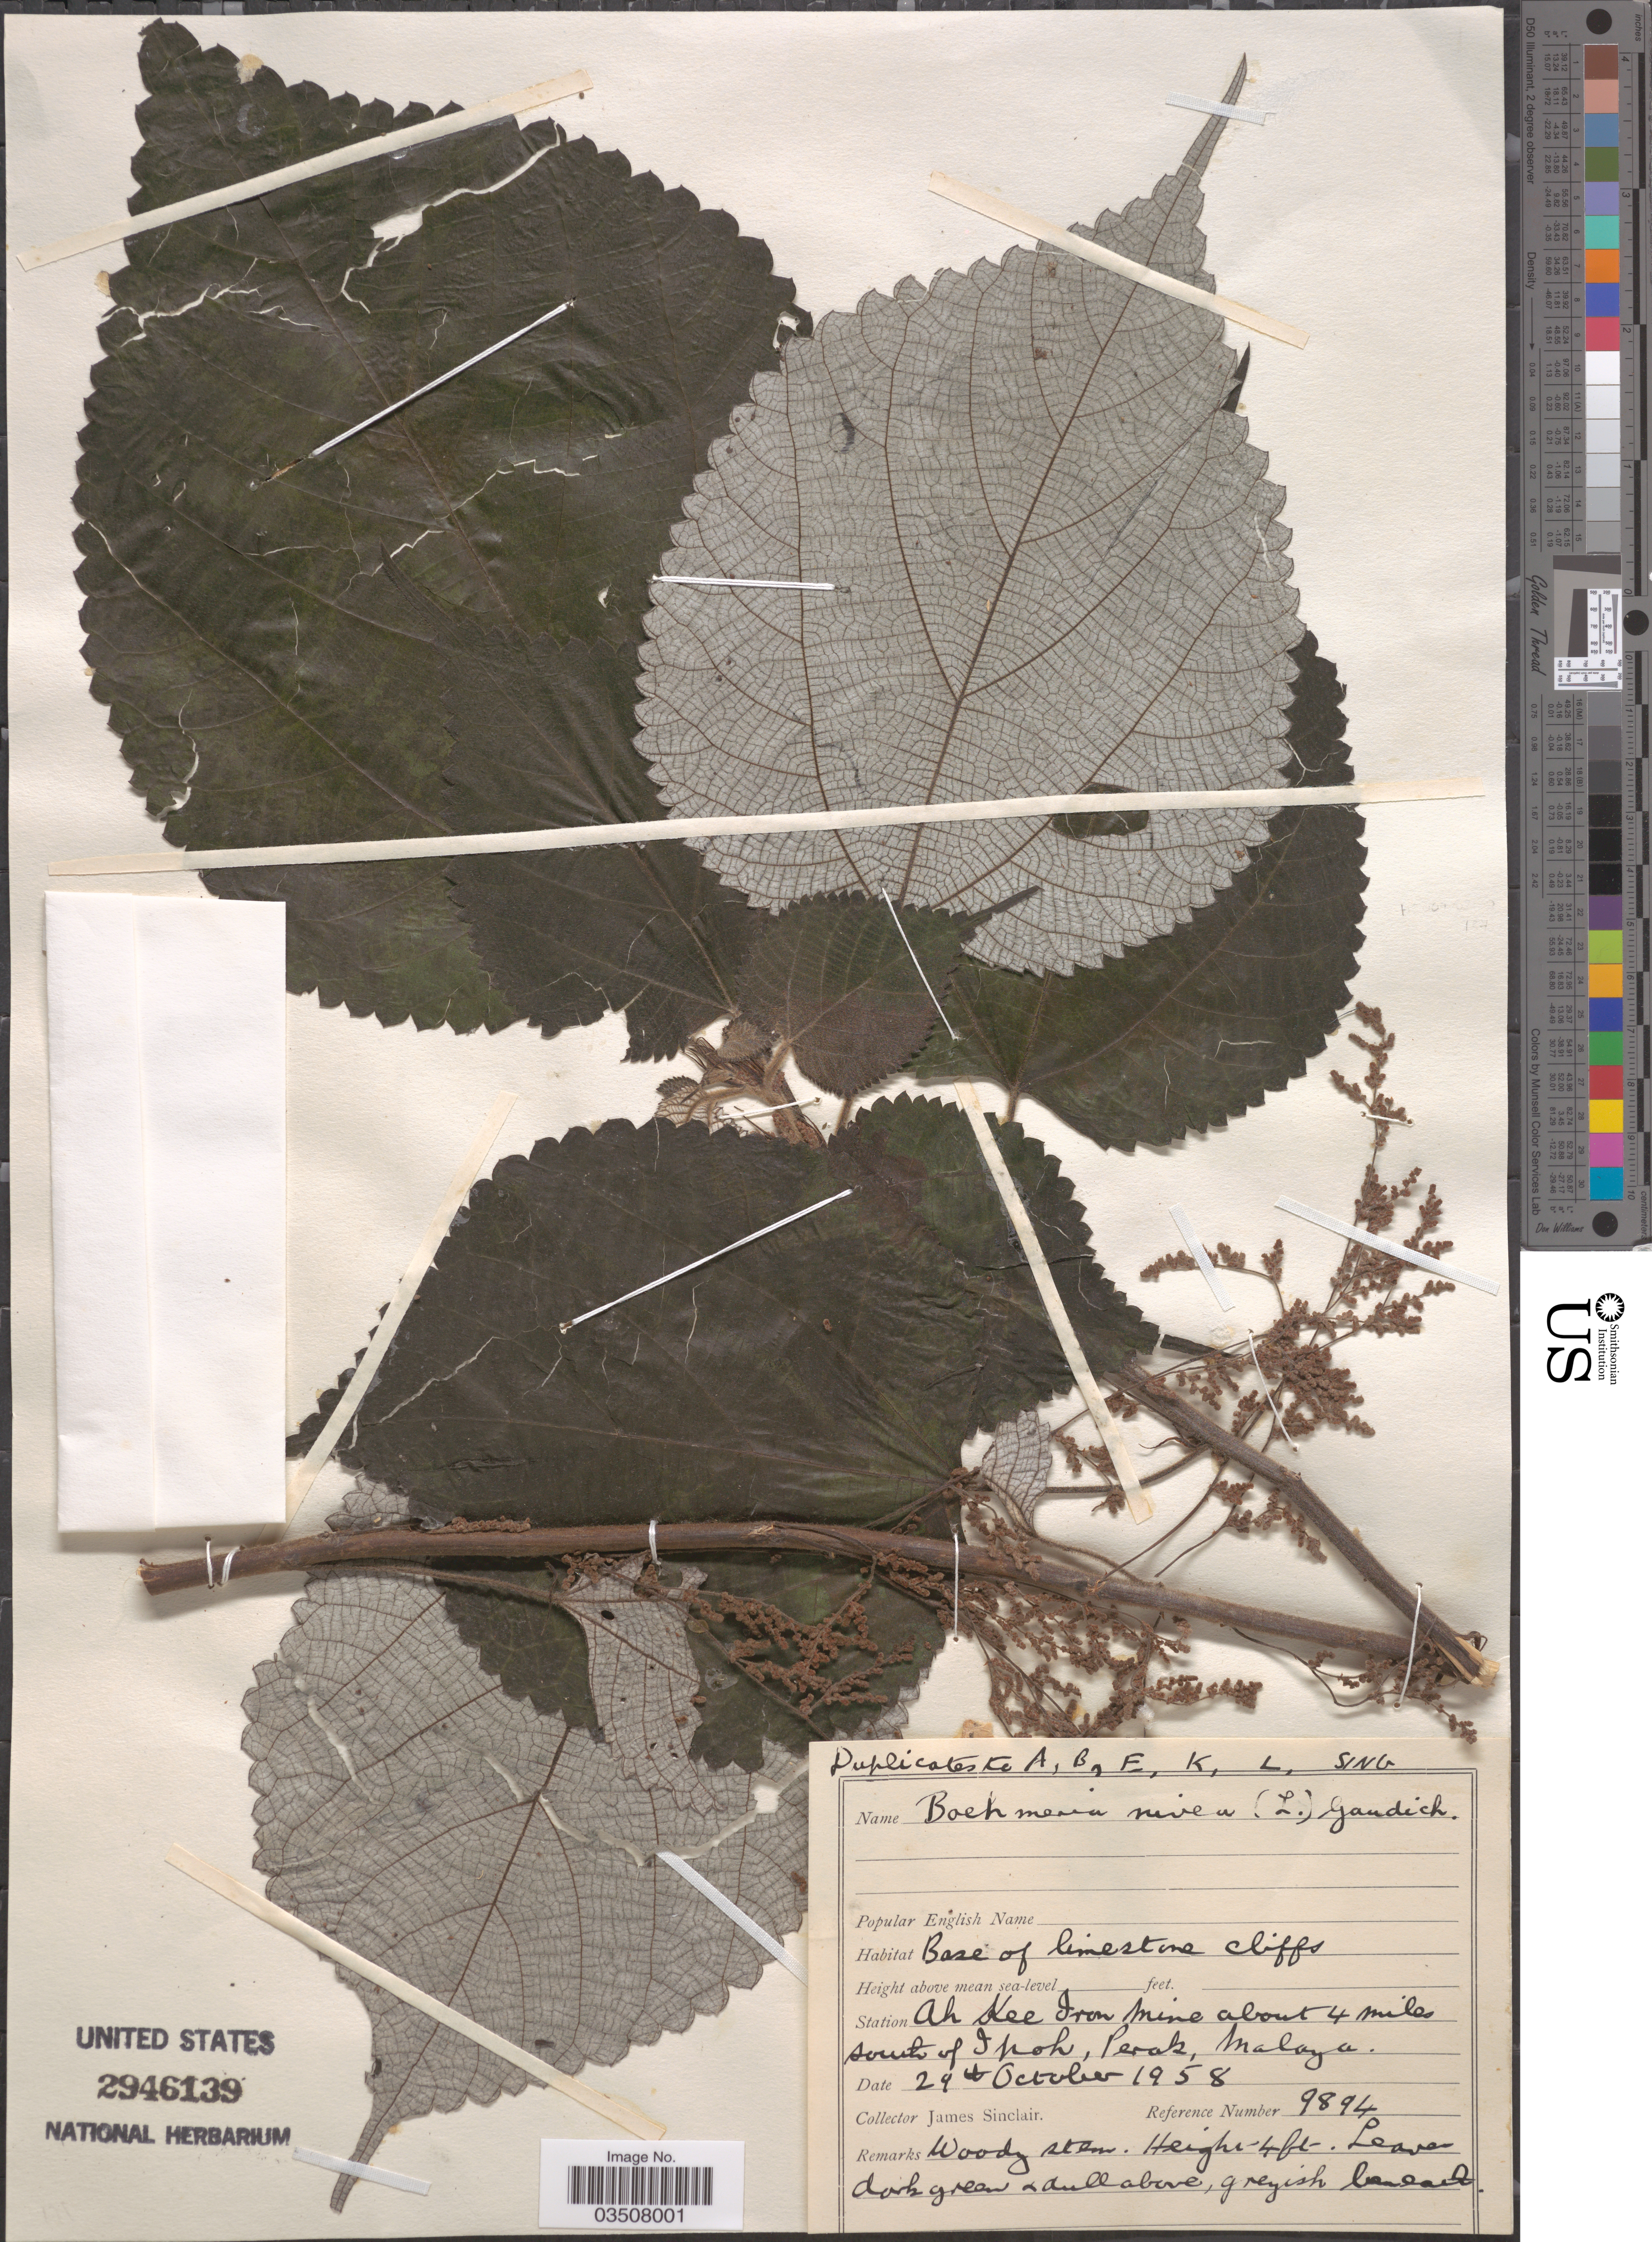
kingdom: Plantae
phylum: Tracheophyta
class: Magnoliopsida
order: Rosales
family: Urticaceae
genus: Boehmeria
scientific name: Boehmeria nivea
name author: (L.) Gaudich.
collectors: J. Sinclair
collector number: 9894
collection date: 1958-10-29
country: Malaysia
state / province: Perak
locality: Station Ah Kee Iron Mine about 4 miles south of Ipoh, Malaya.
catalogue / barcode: US 2946139